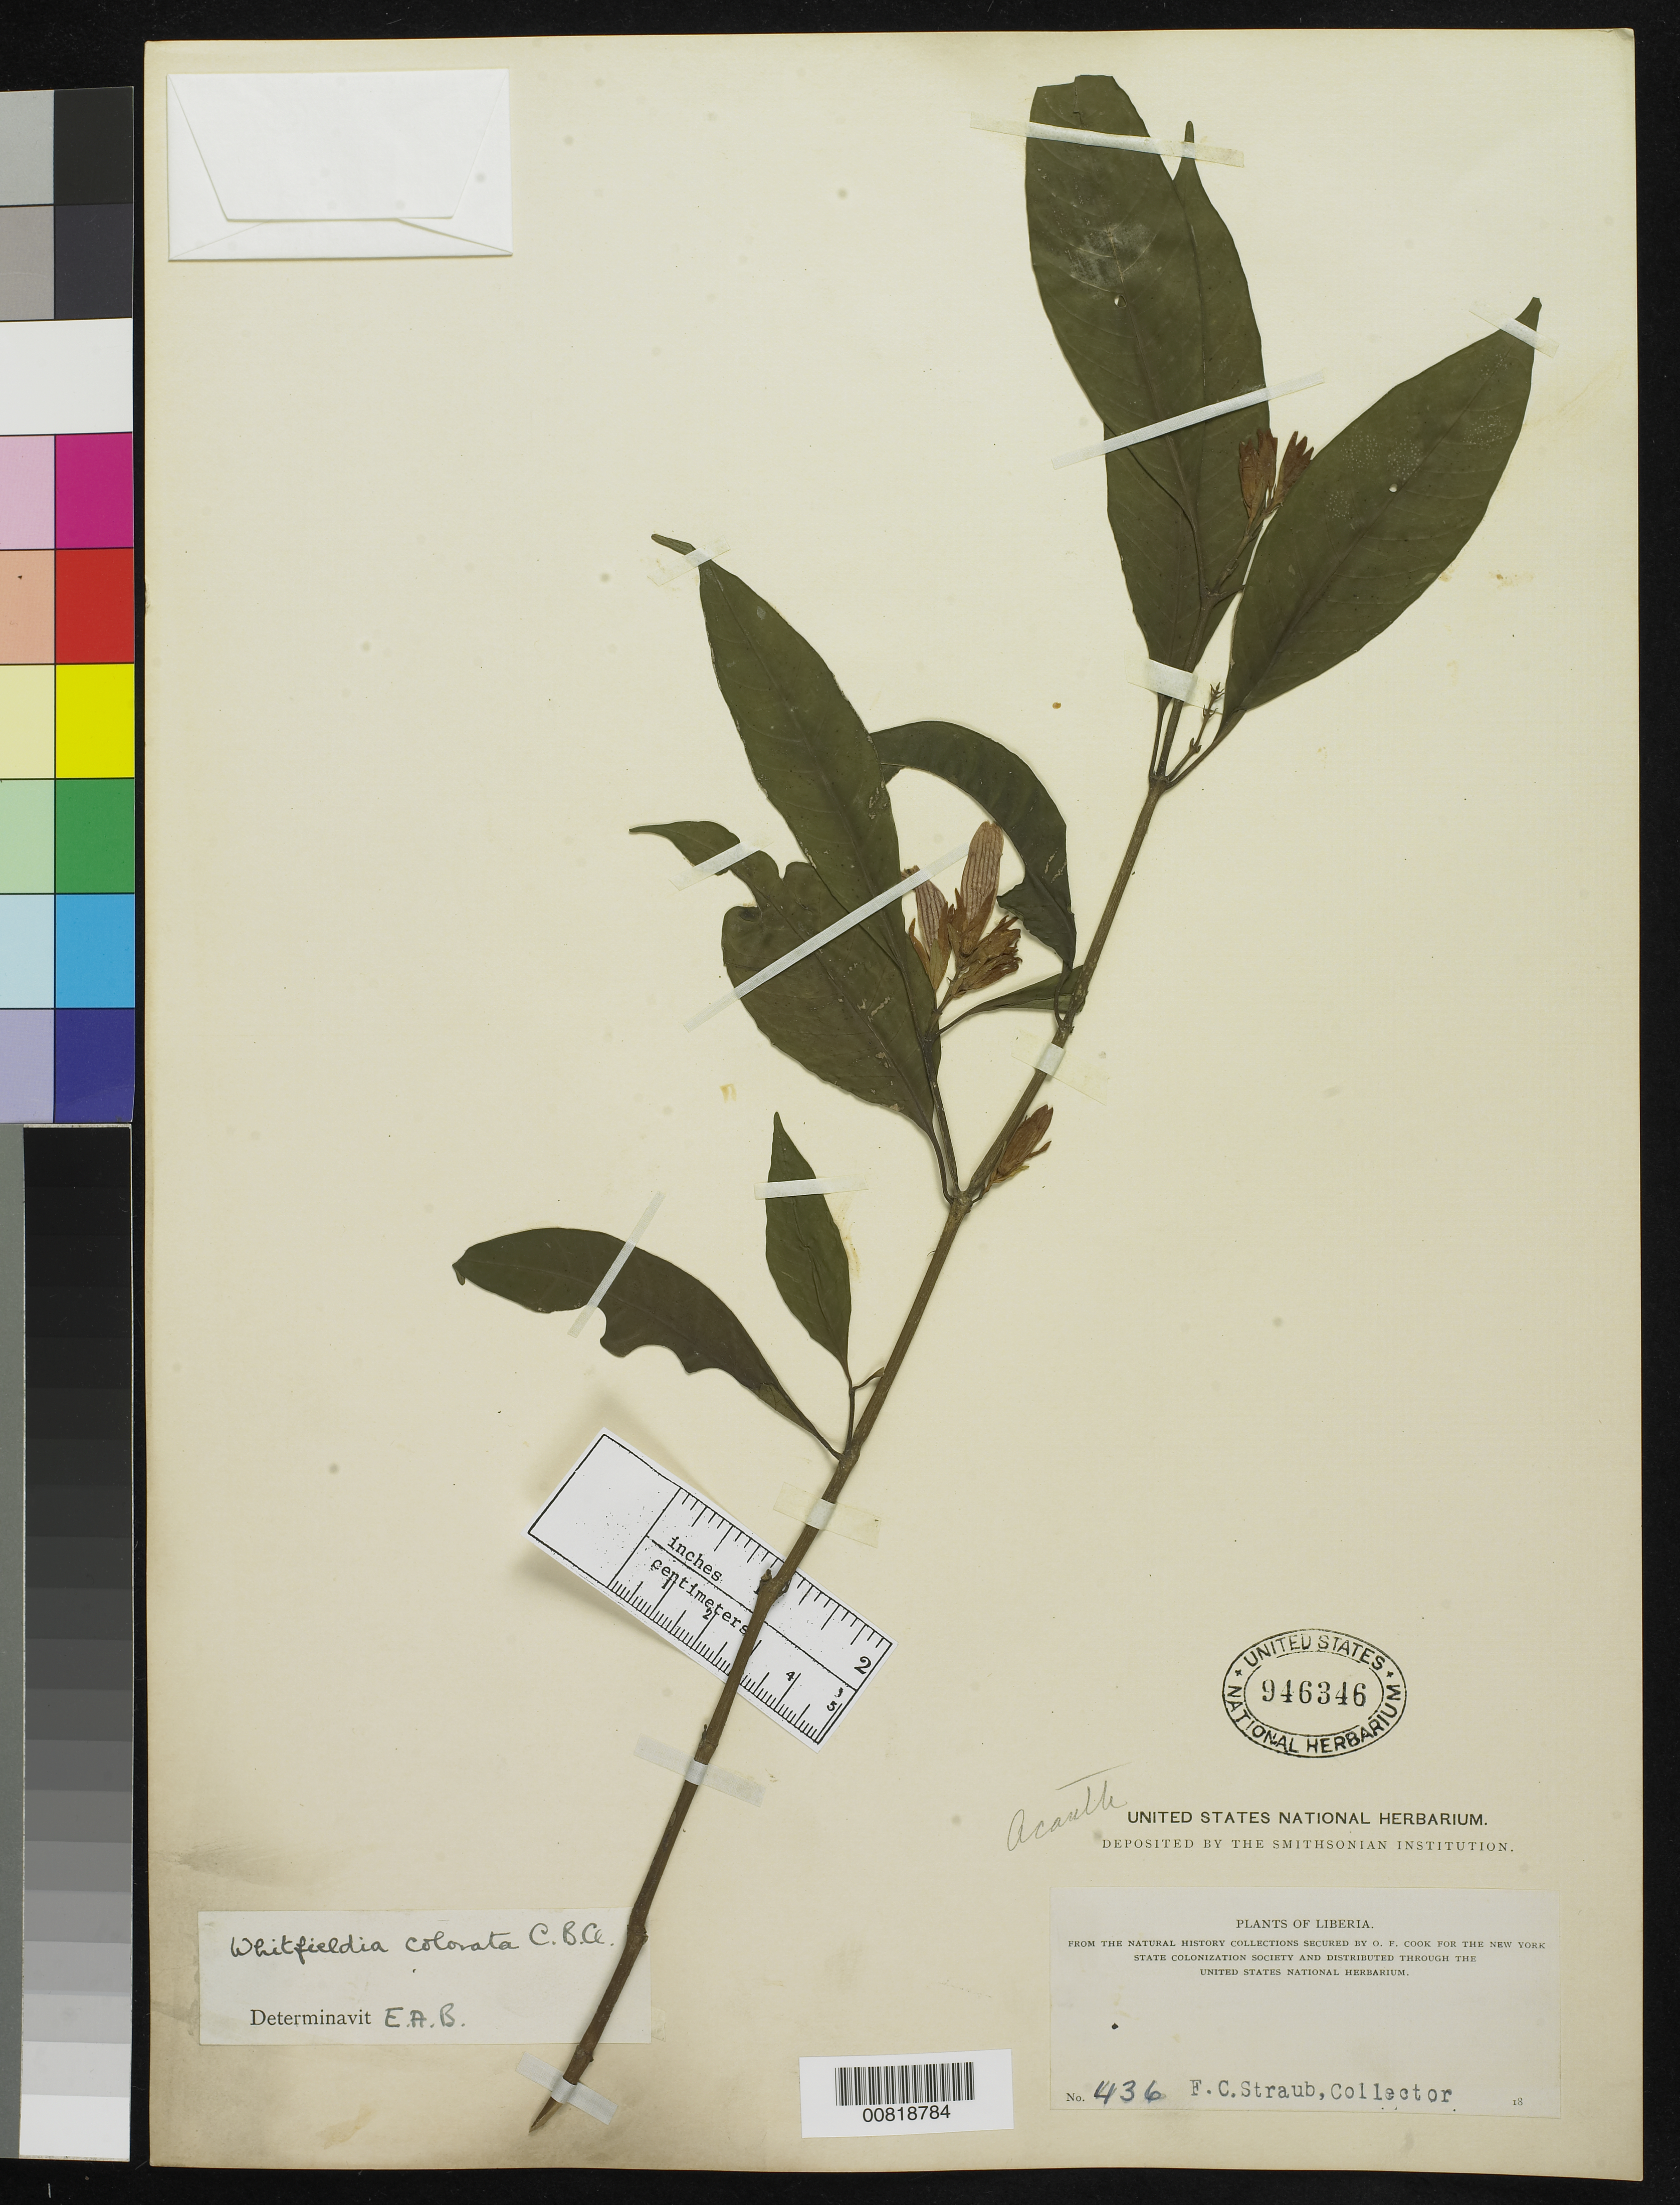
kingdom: Plantae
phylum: Tracheophyta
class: Magnoliopsida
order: Lamiales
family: Acanthaceae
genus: Whitfieldia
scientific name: Whitfieldia colorata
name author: Stapf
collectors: F. Straub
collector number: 436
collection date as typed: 18--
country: Liberia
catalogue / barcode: US 946346